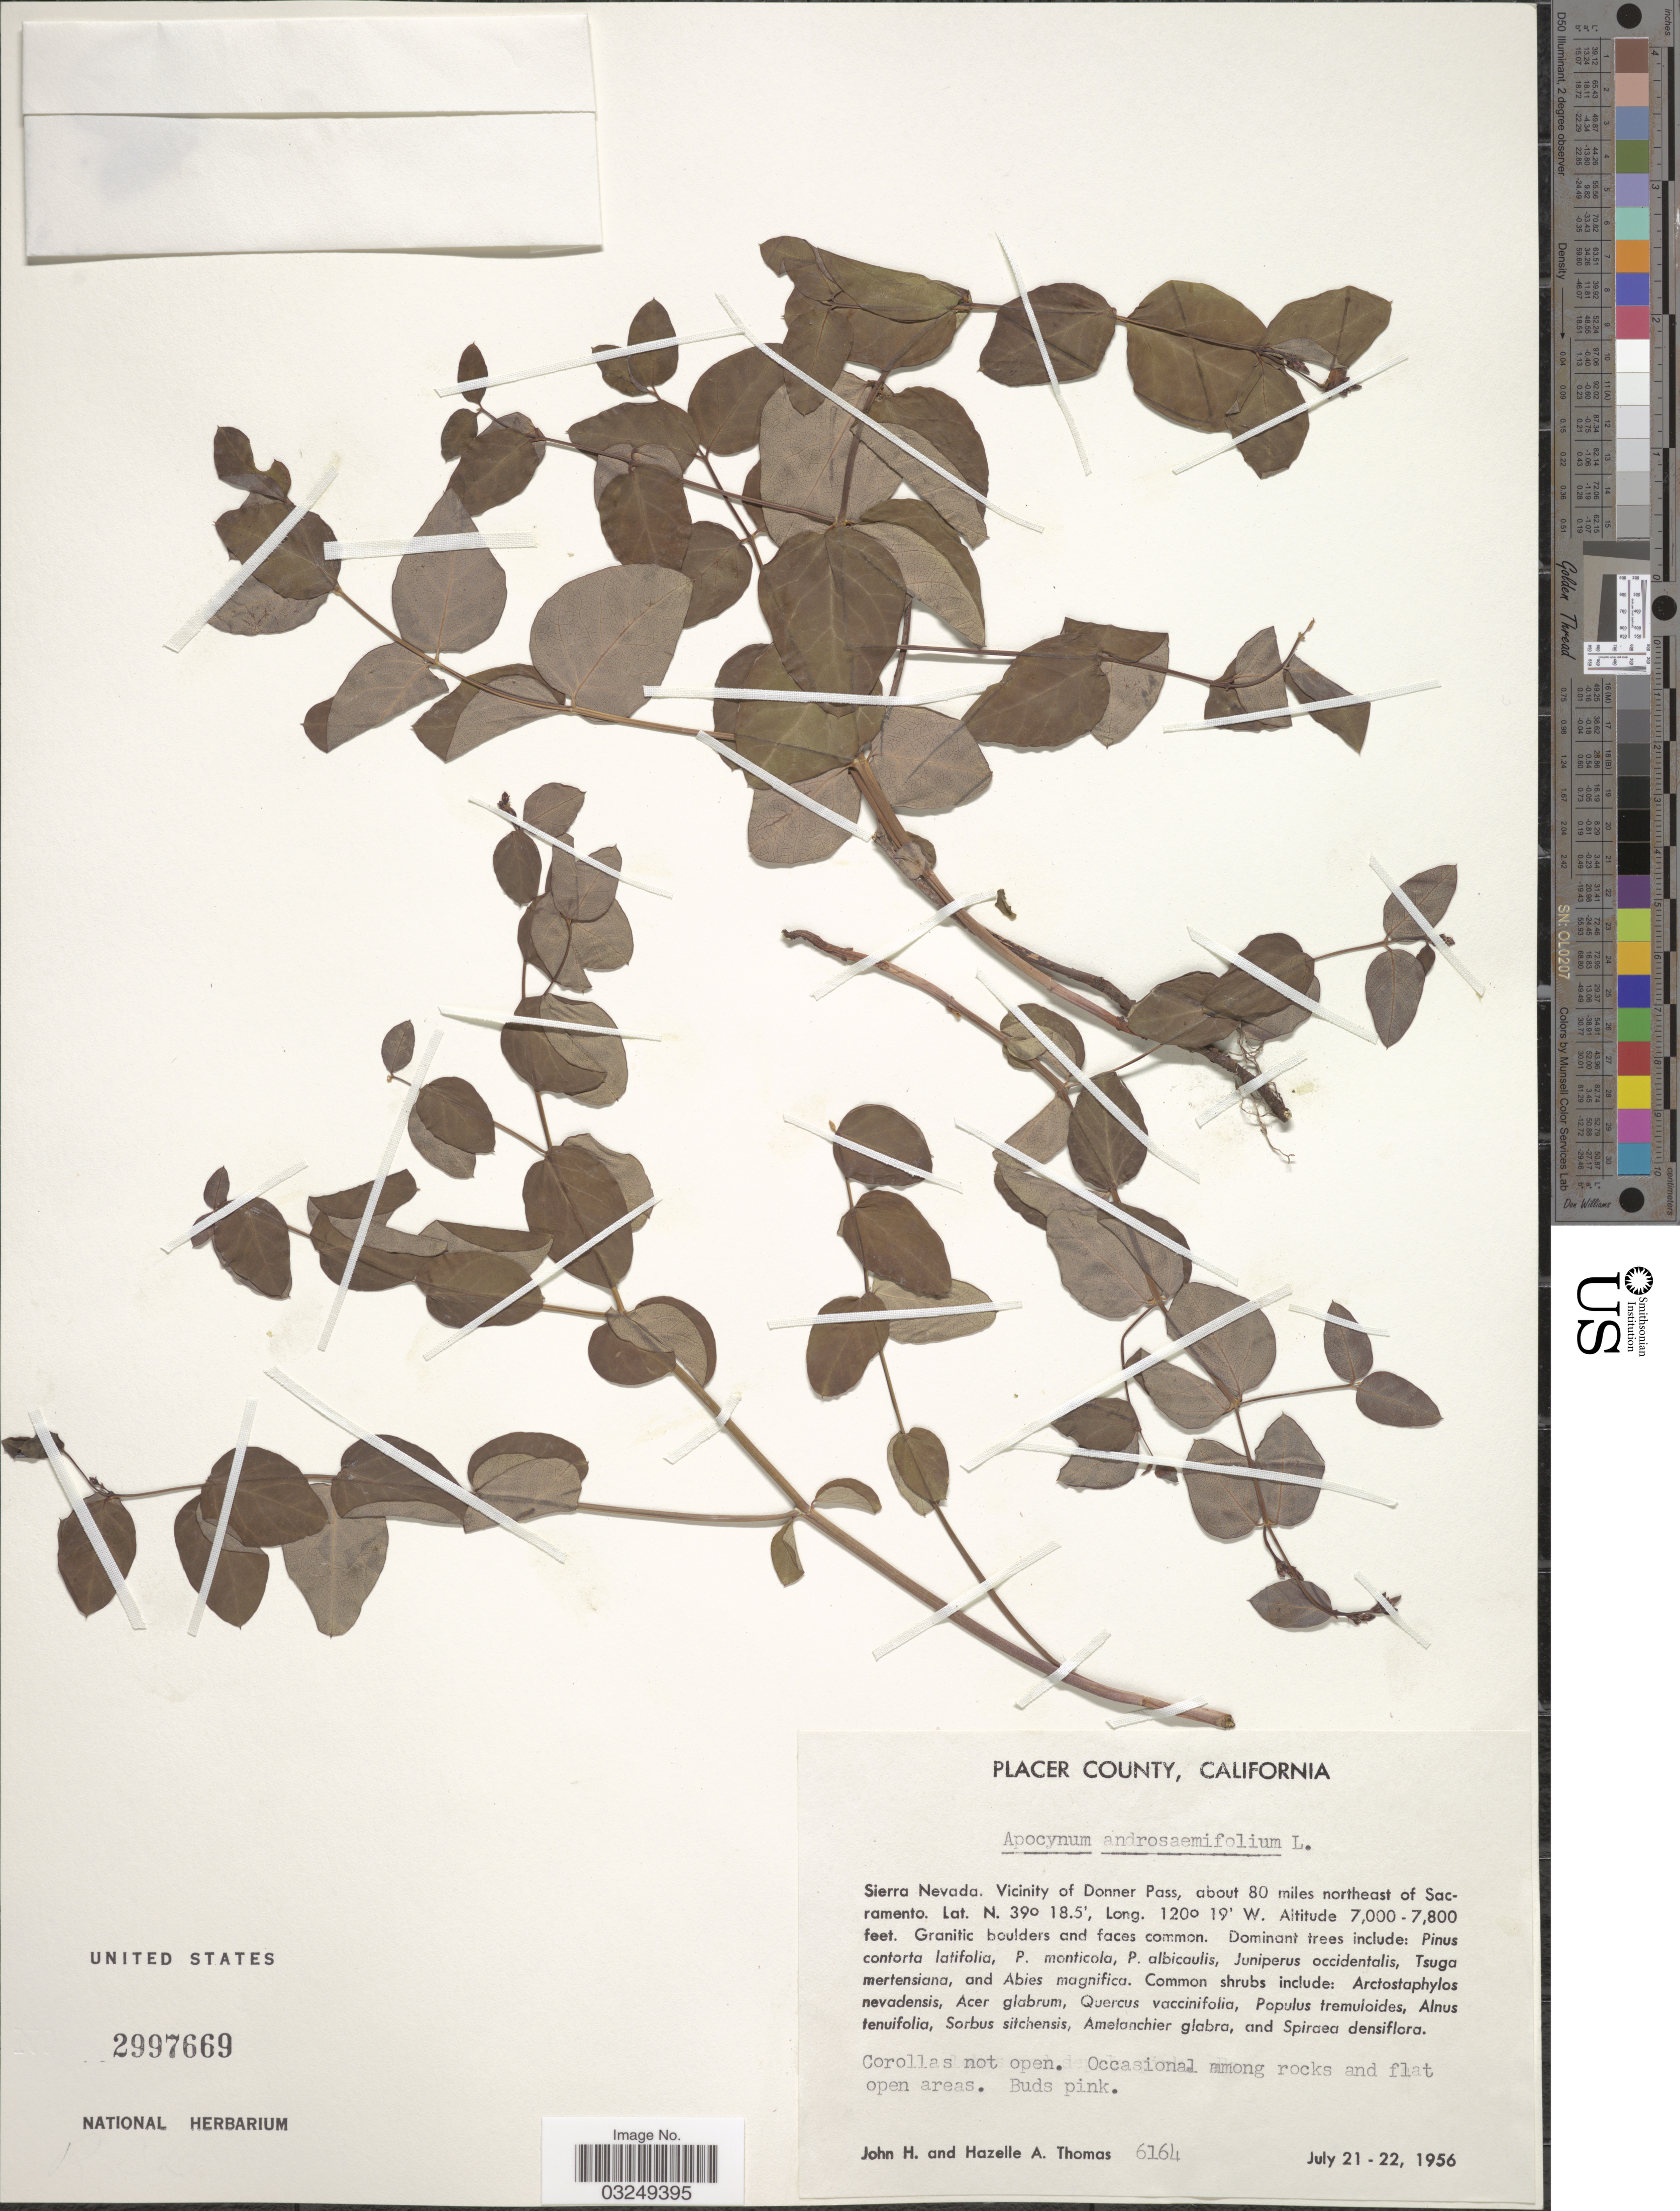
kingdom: Plantae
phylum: Tracheophyta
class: Magnoliopsida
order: Gentianales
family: Apocynaceae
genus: Apocynum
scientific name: Apocynum androsaemifolium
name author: L.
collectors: J. H. Thomas & H. Thomas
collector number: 6164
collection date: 1956-07-21/1956-07-22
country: United States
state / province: California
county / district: Placer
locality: Placer County. Sierra Nevada. Vicinity of Donner Pass, about 80 miles northeast of Sacramento.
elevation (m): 2134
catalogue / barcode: US 2997669